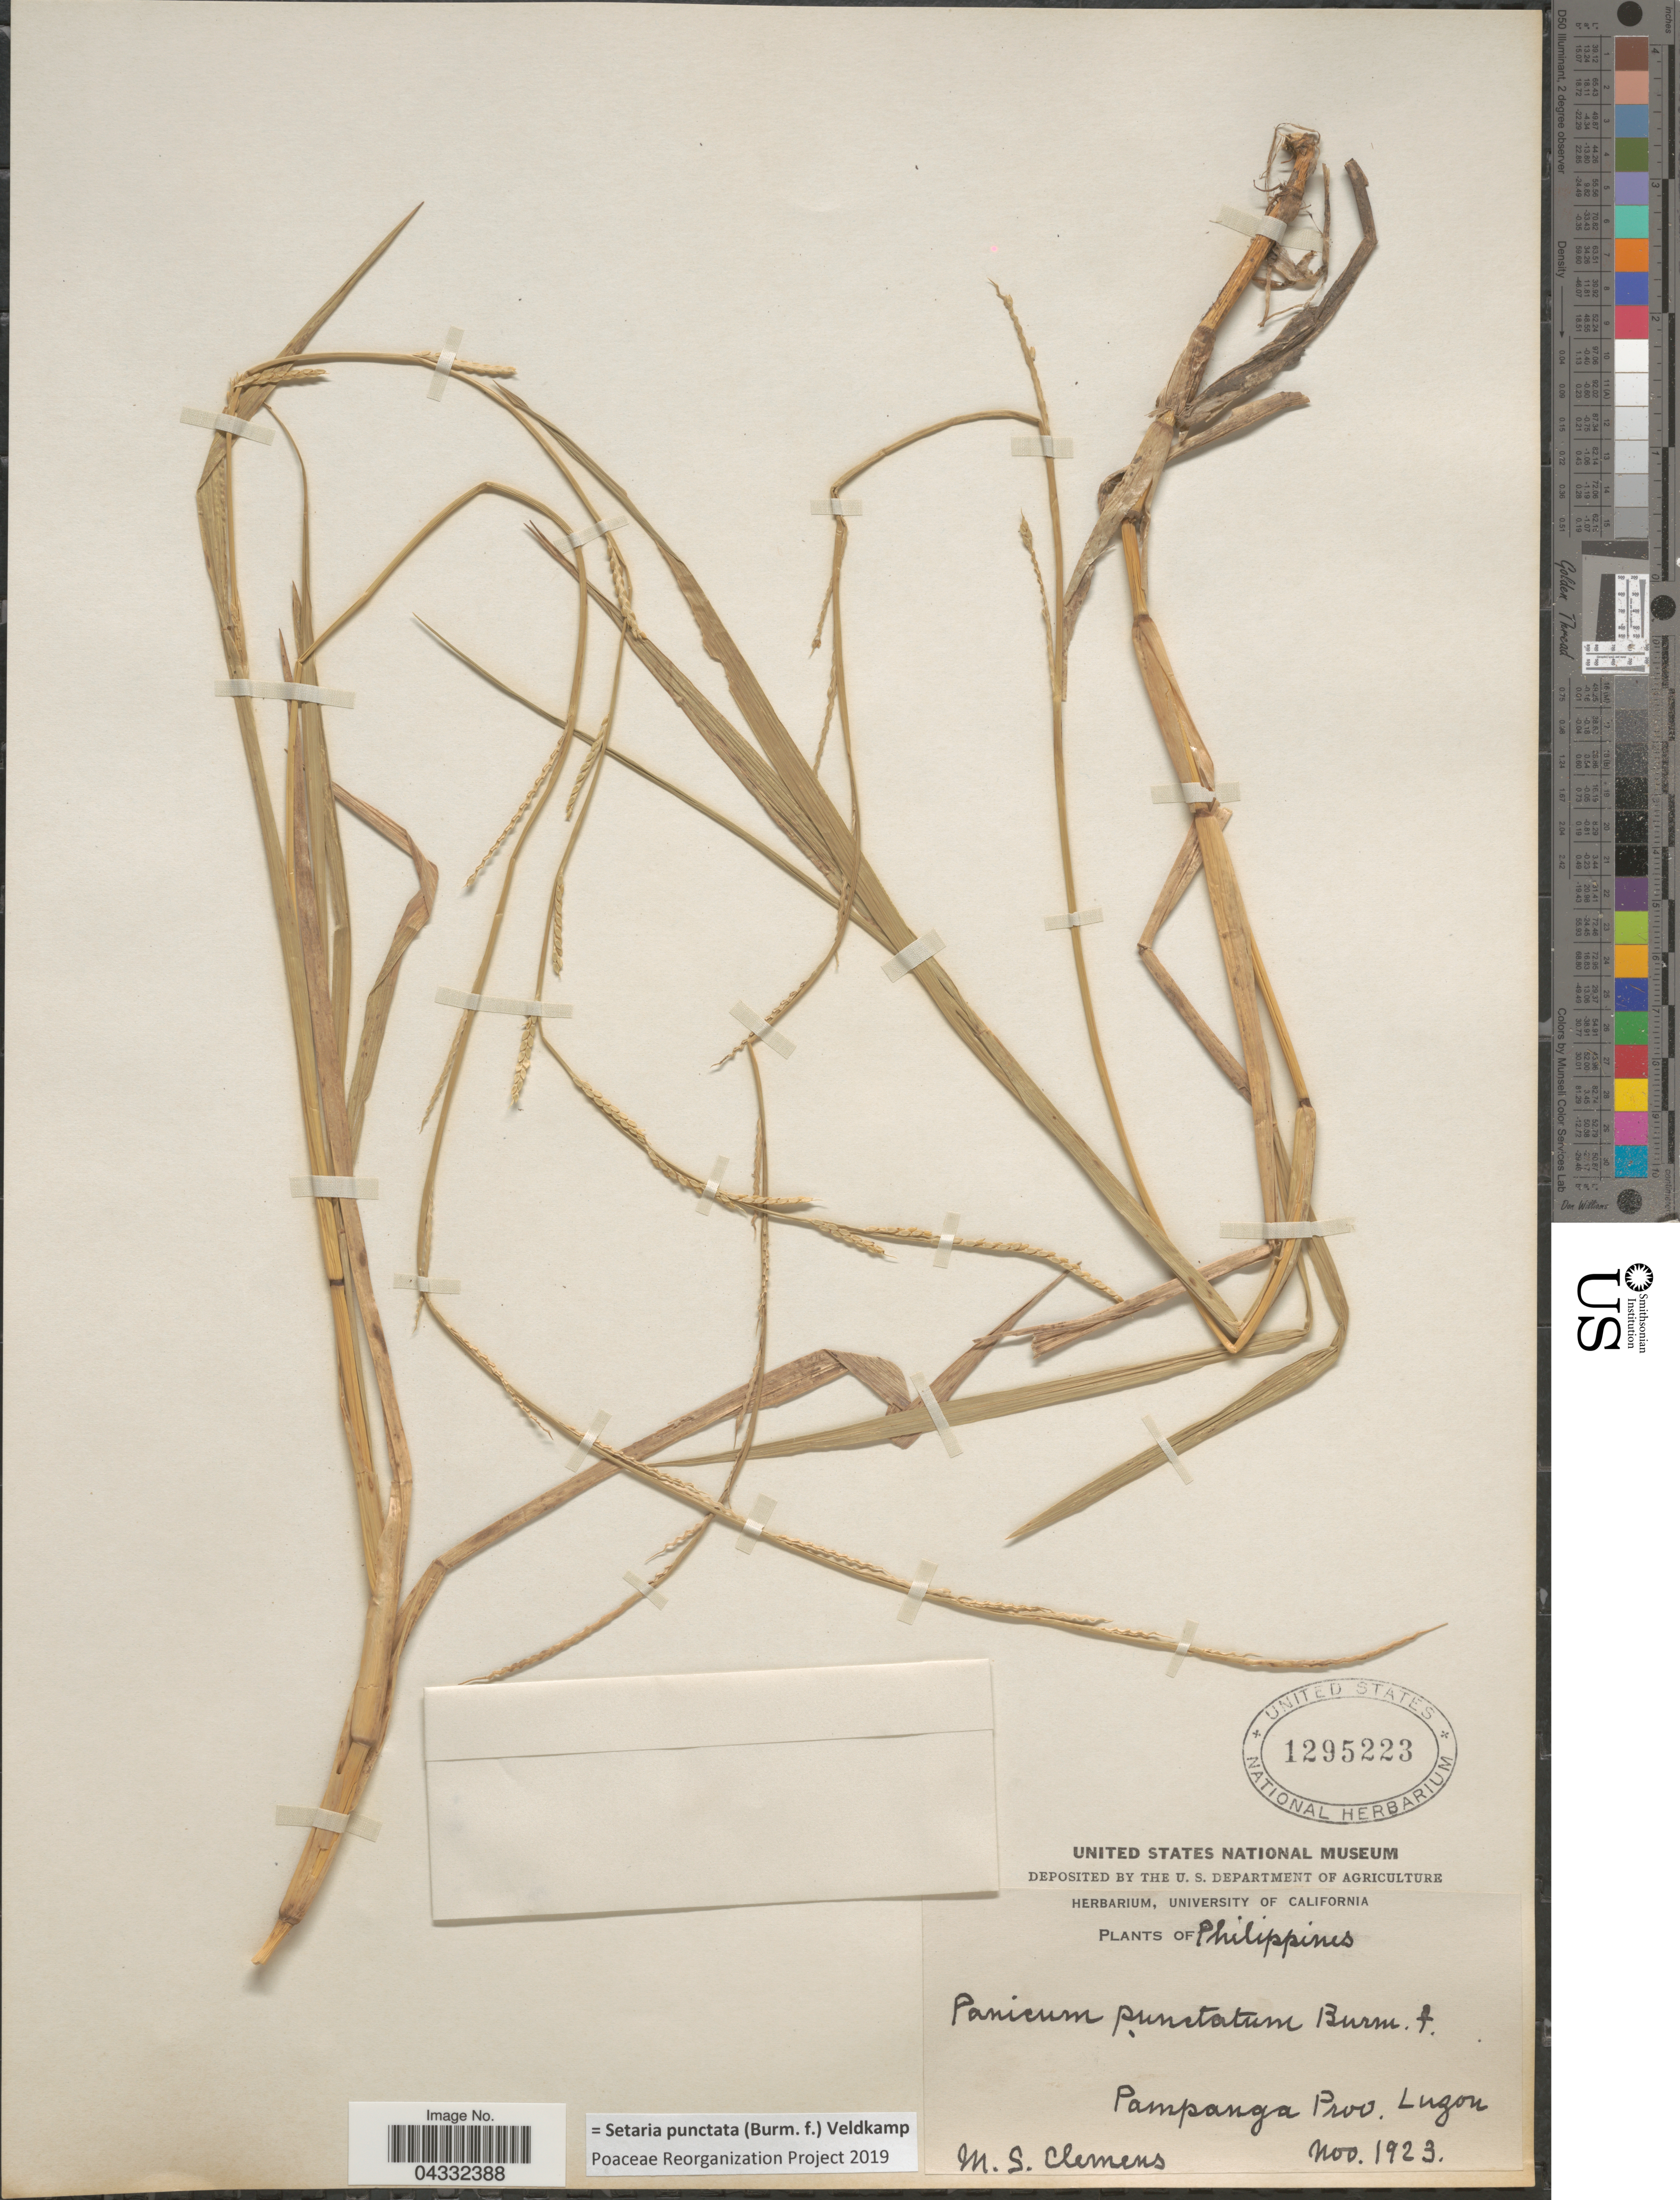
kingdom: Plantae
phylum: Tracheophyta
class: Liliopsida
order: Poales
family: Poaceae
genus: Setaria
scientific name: Setaria punctata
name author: (Burm. f.) Veldkamp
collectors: M. S. Clemens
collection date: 1923-11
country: Philippines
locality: Pampanga Prov. Luzon.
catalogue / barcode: US 1295223